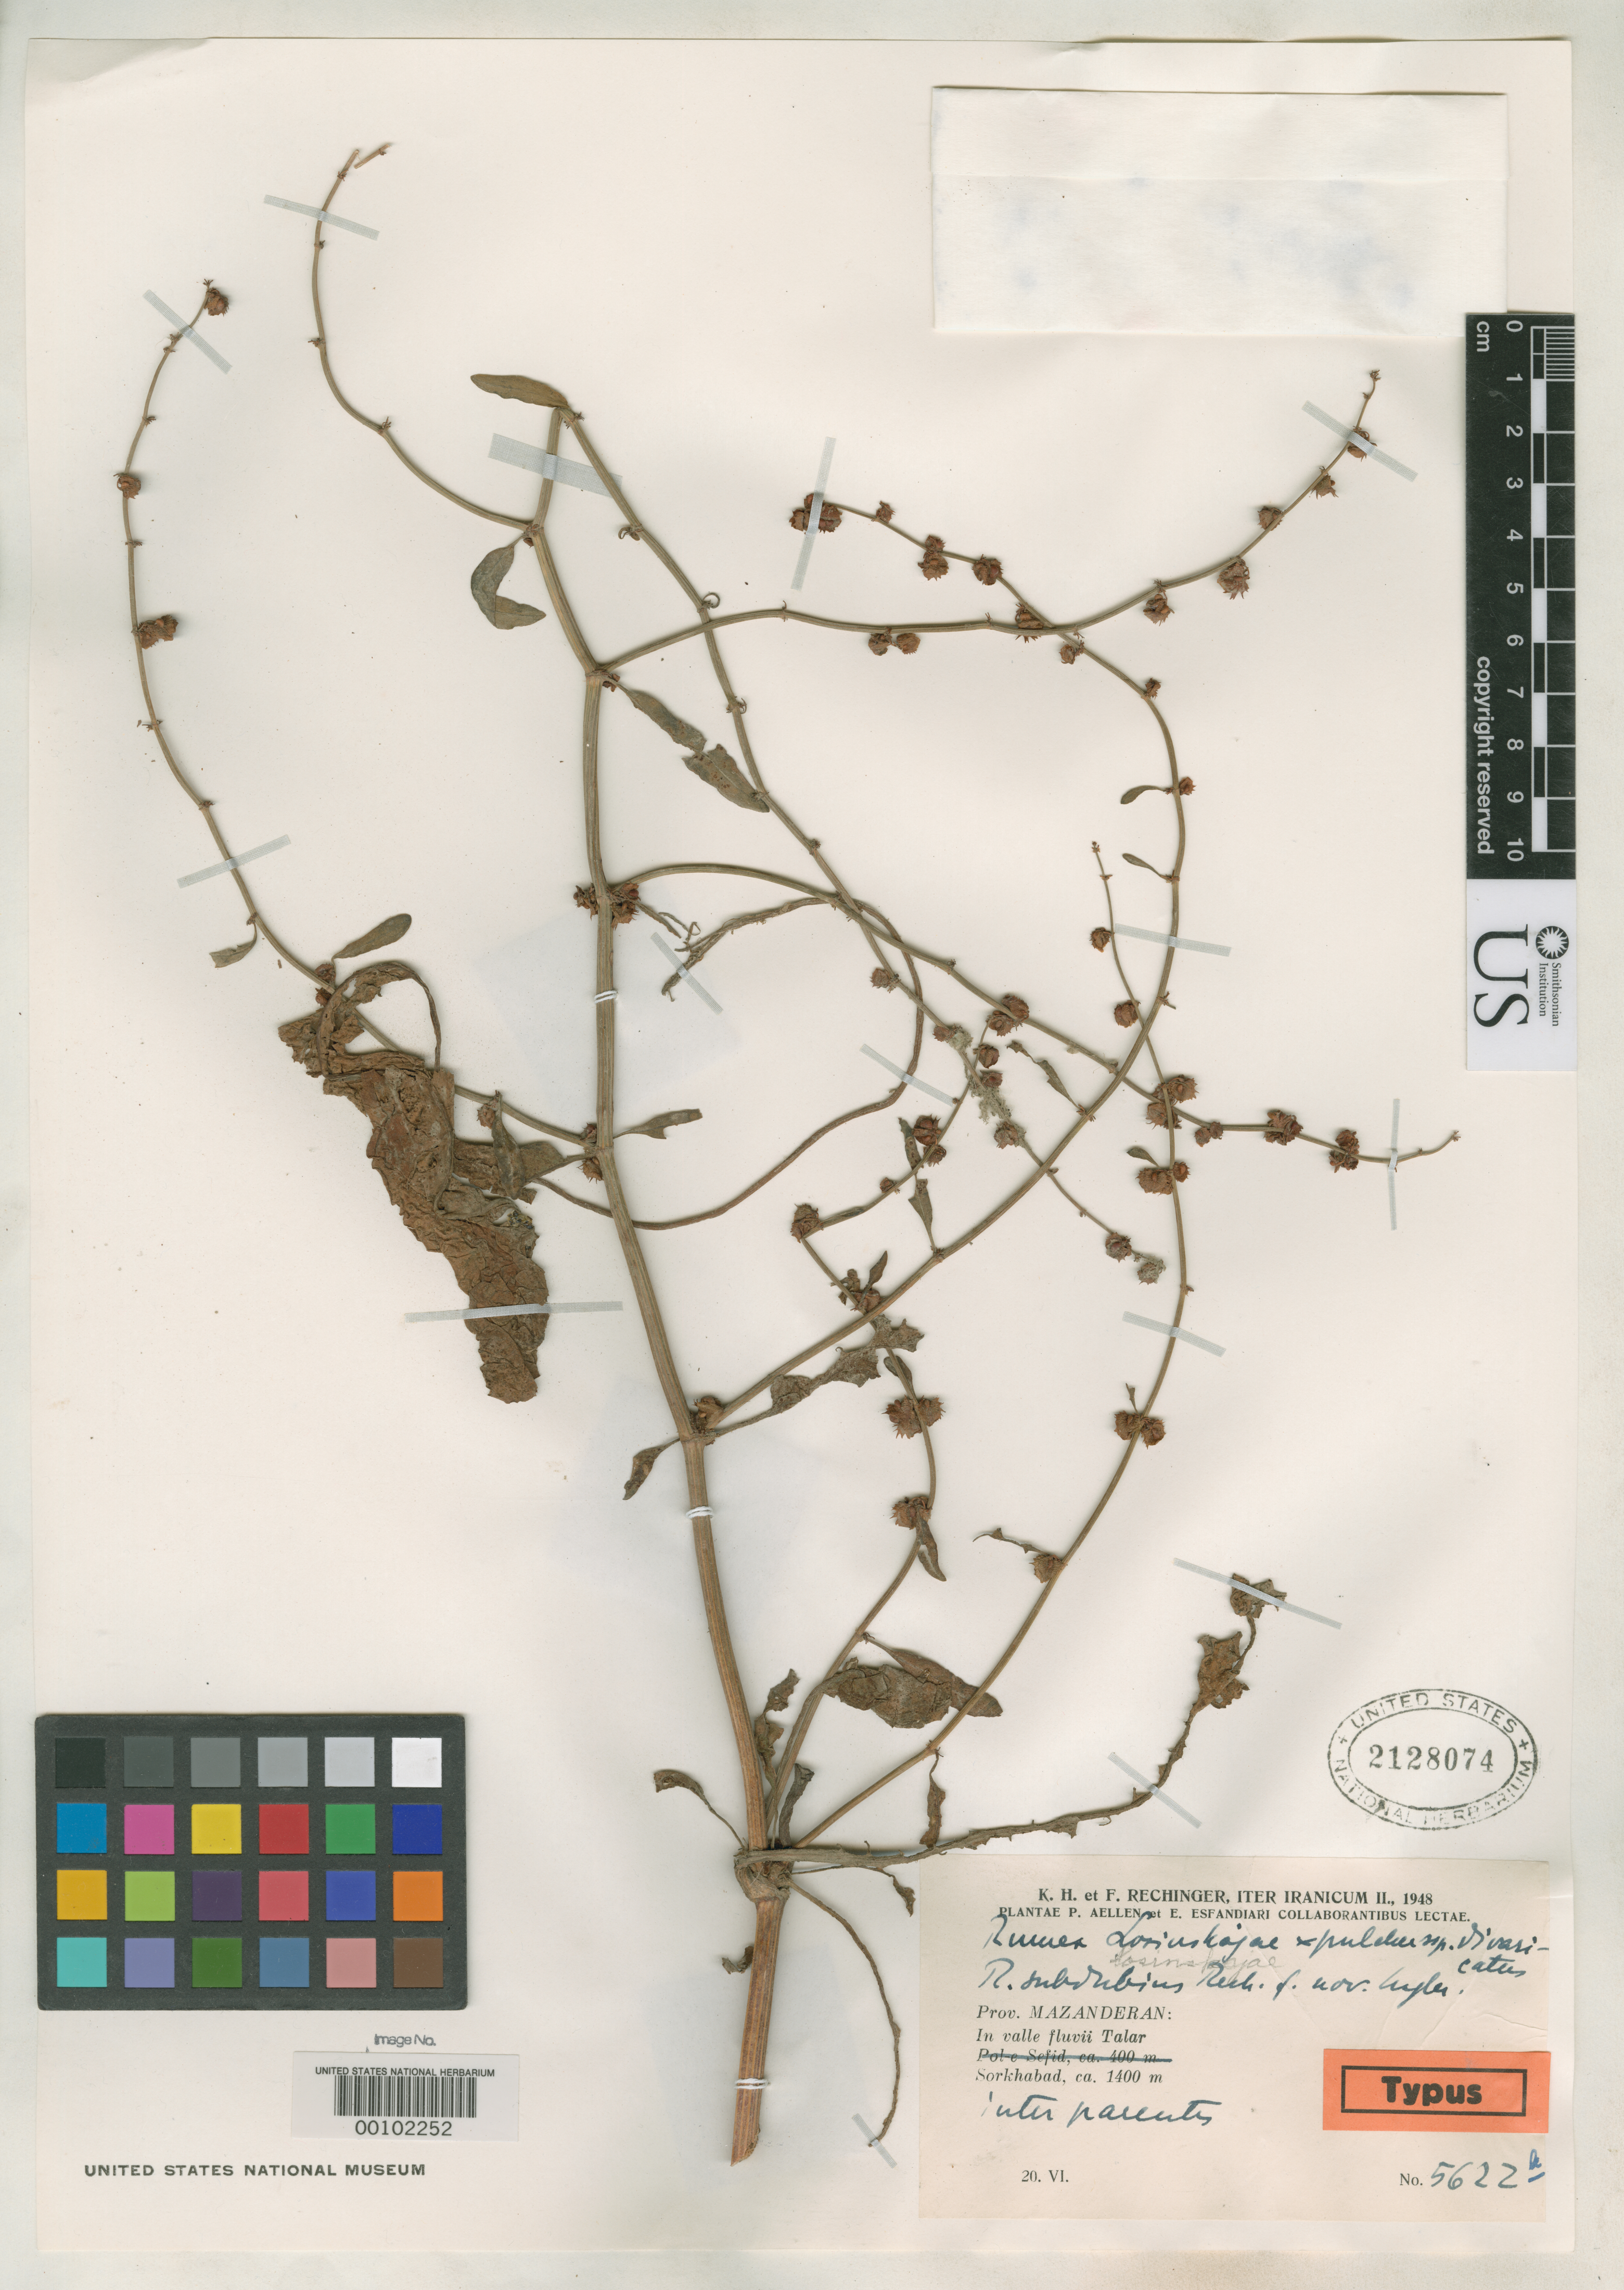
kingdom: Plantae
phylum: Tracheophyta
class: Magnoliopsida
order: Caryophyllales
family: Polygonaceae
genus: Rumex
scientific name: Rumex x subdubius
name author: Rech. f.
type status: Isotype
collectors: K. H. Rechinger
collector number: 5622 b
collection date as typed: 20 Jun 1948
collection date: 1948-06-20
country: Iran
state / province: Mazandaran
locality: Valle fluvii Talar prope Sorkhabad.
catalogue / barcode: US 2128074